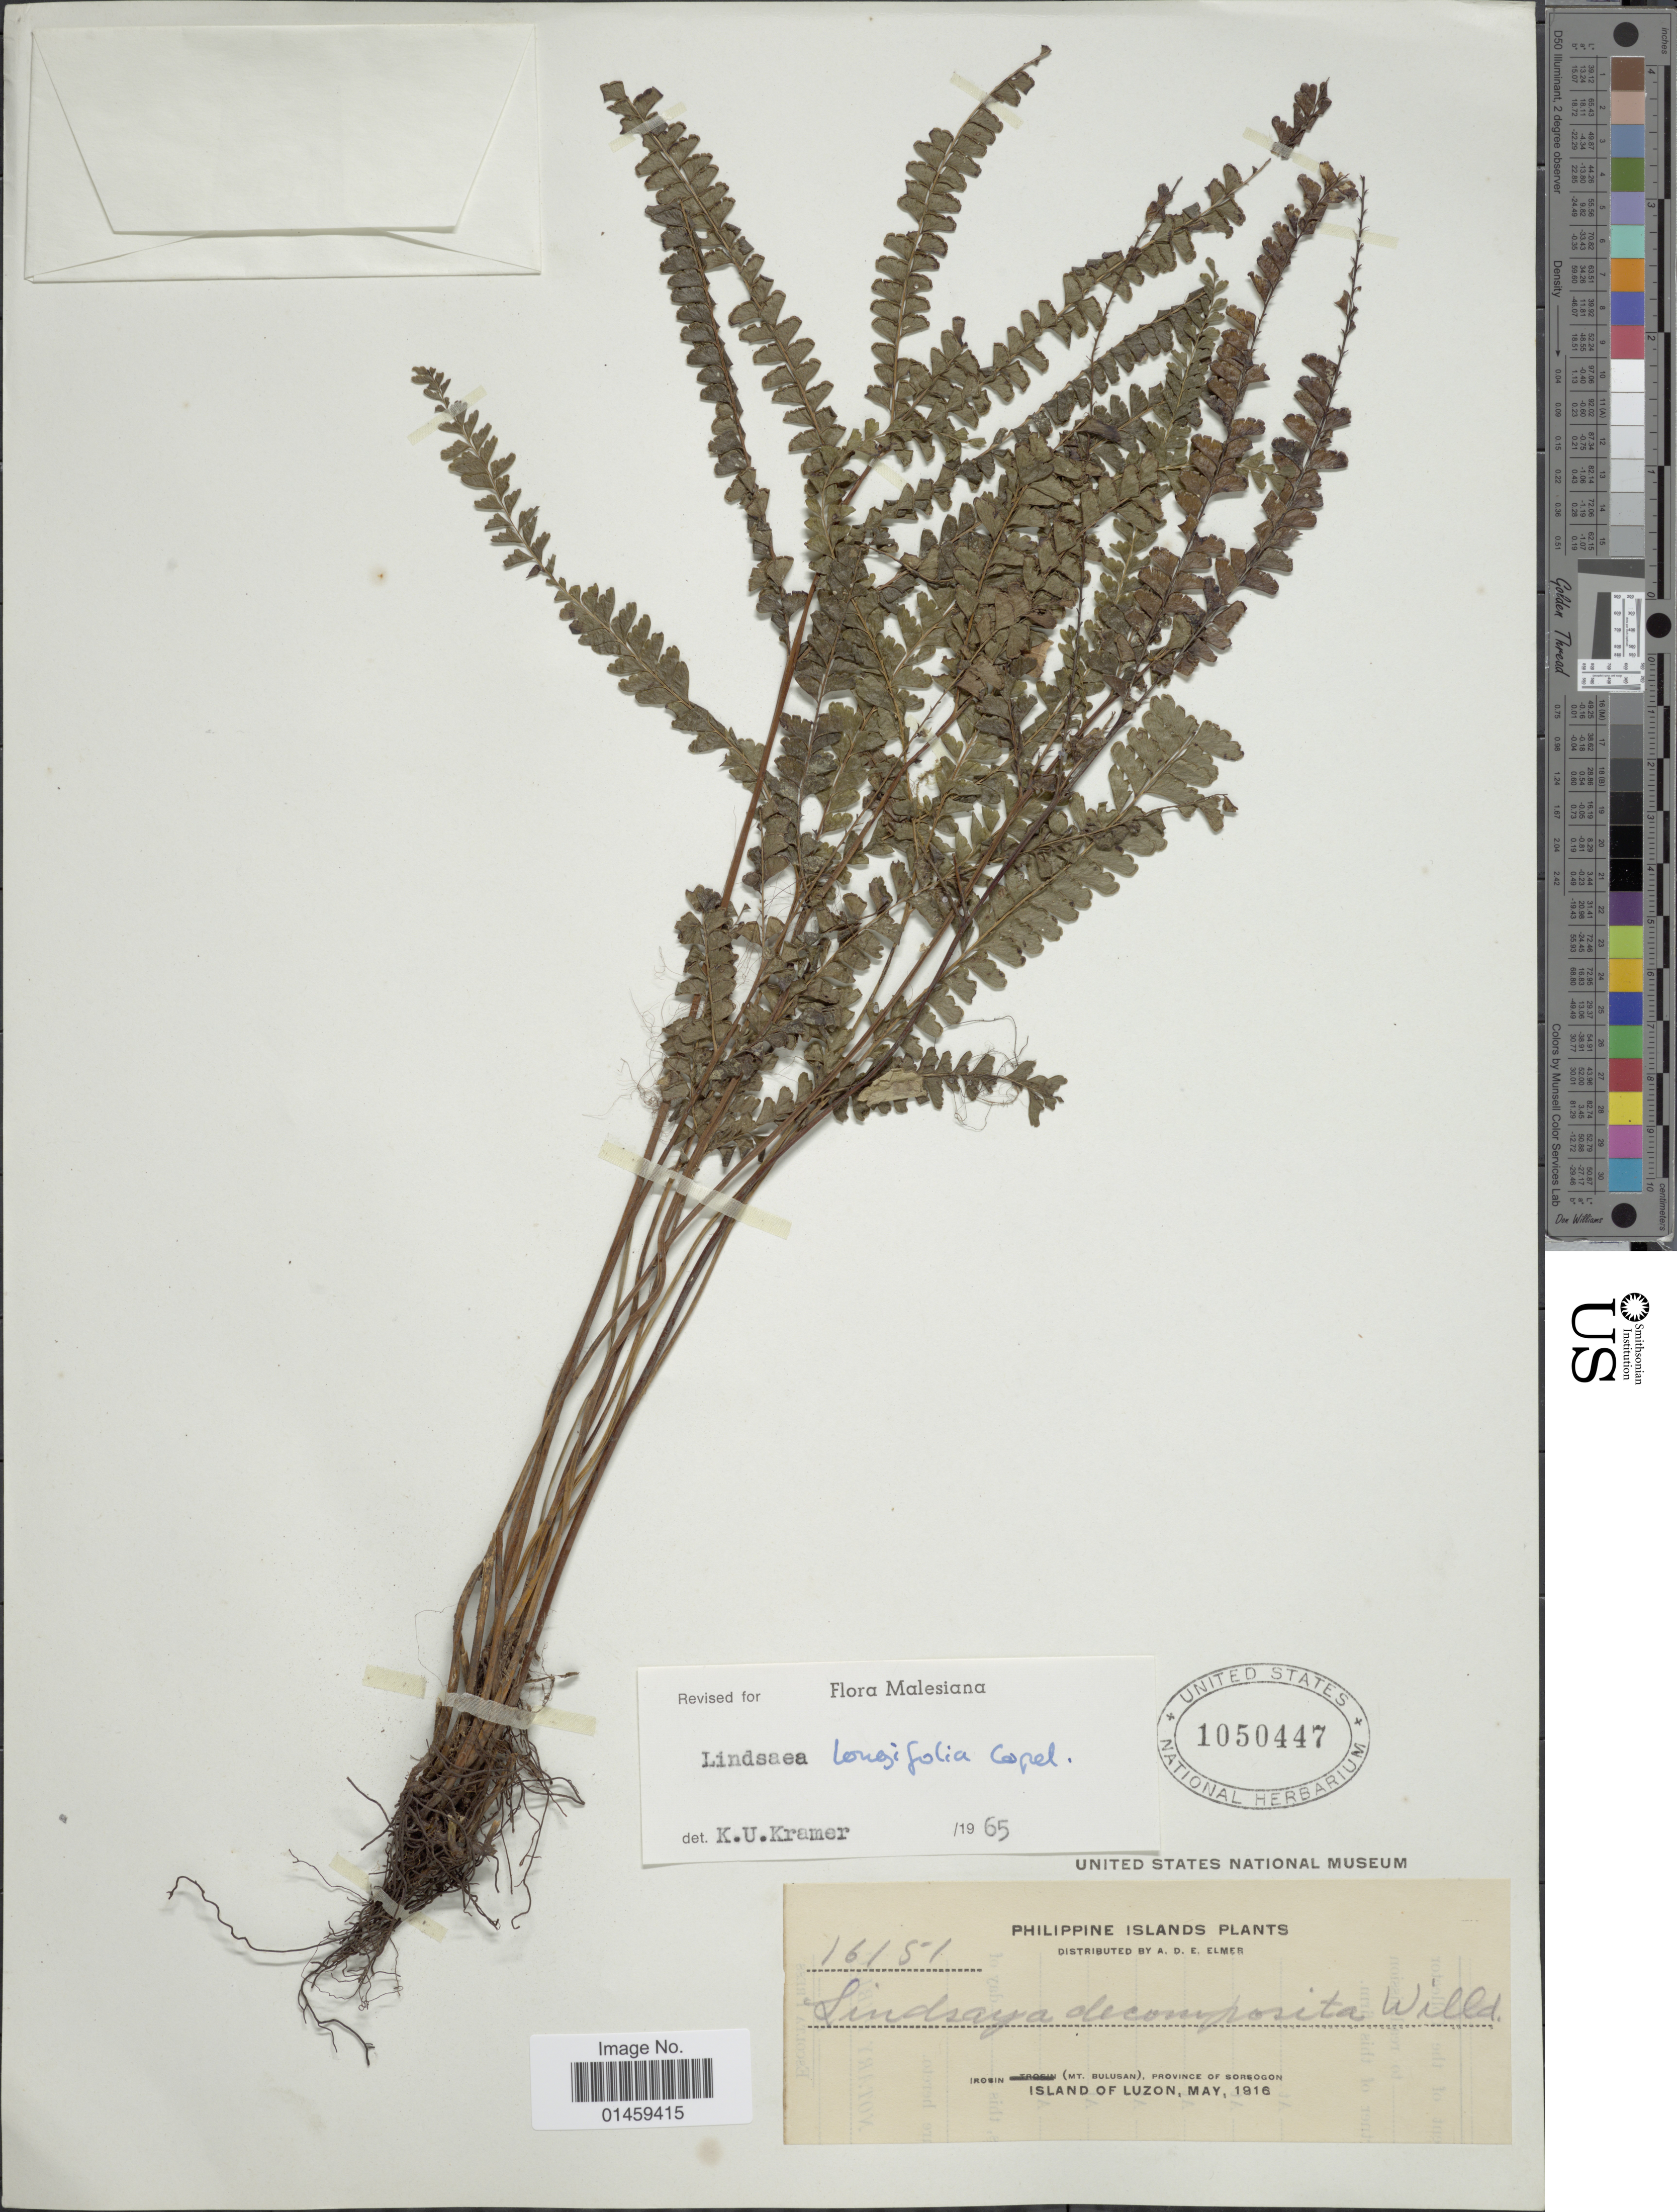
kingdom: Plantae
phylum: Tracheophyta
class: Polypodiopsida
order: Polypodiales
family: Lindsaeaceae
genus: Lindsaea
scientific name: Lindsaea longifolia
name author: Copel.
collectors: A. D. E. Elmer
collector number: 16151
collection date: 1916-05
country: Philippines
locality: Irosnj (Mt. Bulusan), Province of Sorsogon. Island of Luzon.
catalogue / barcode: US 1050447